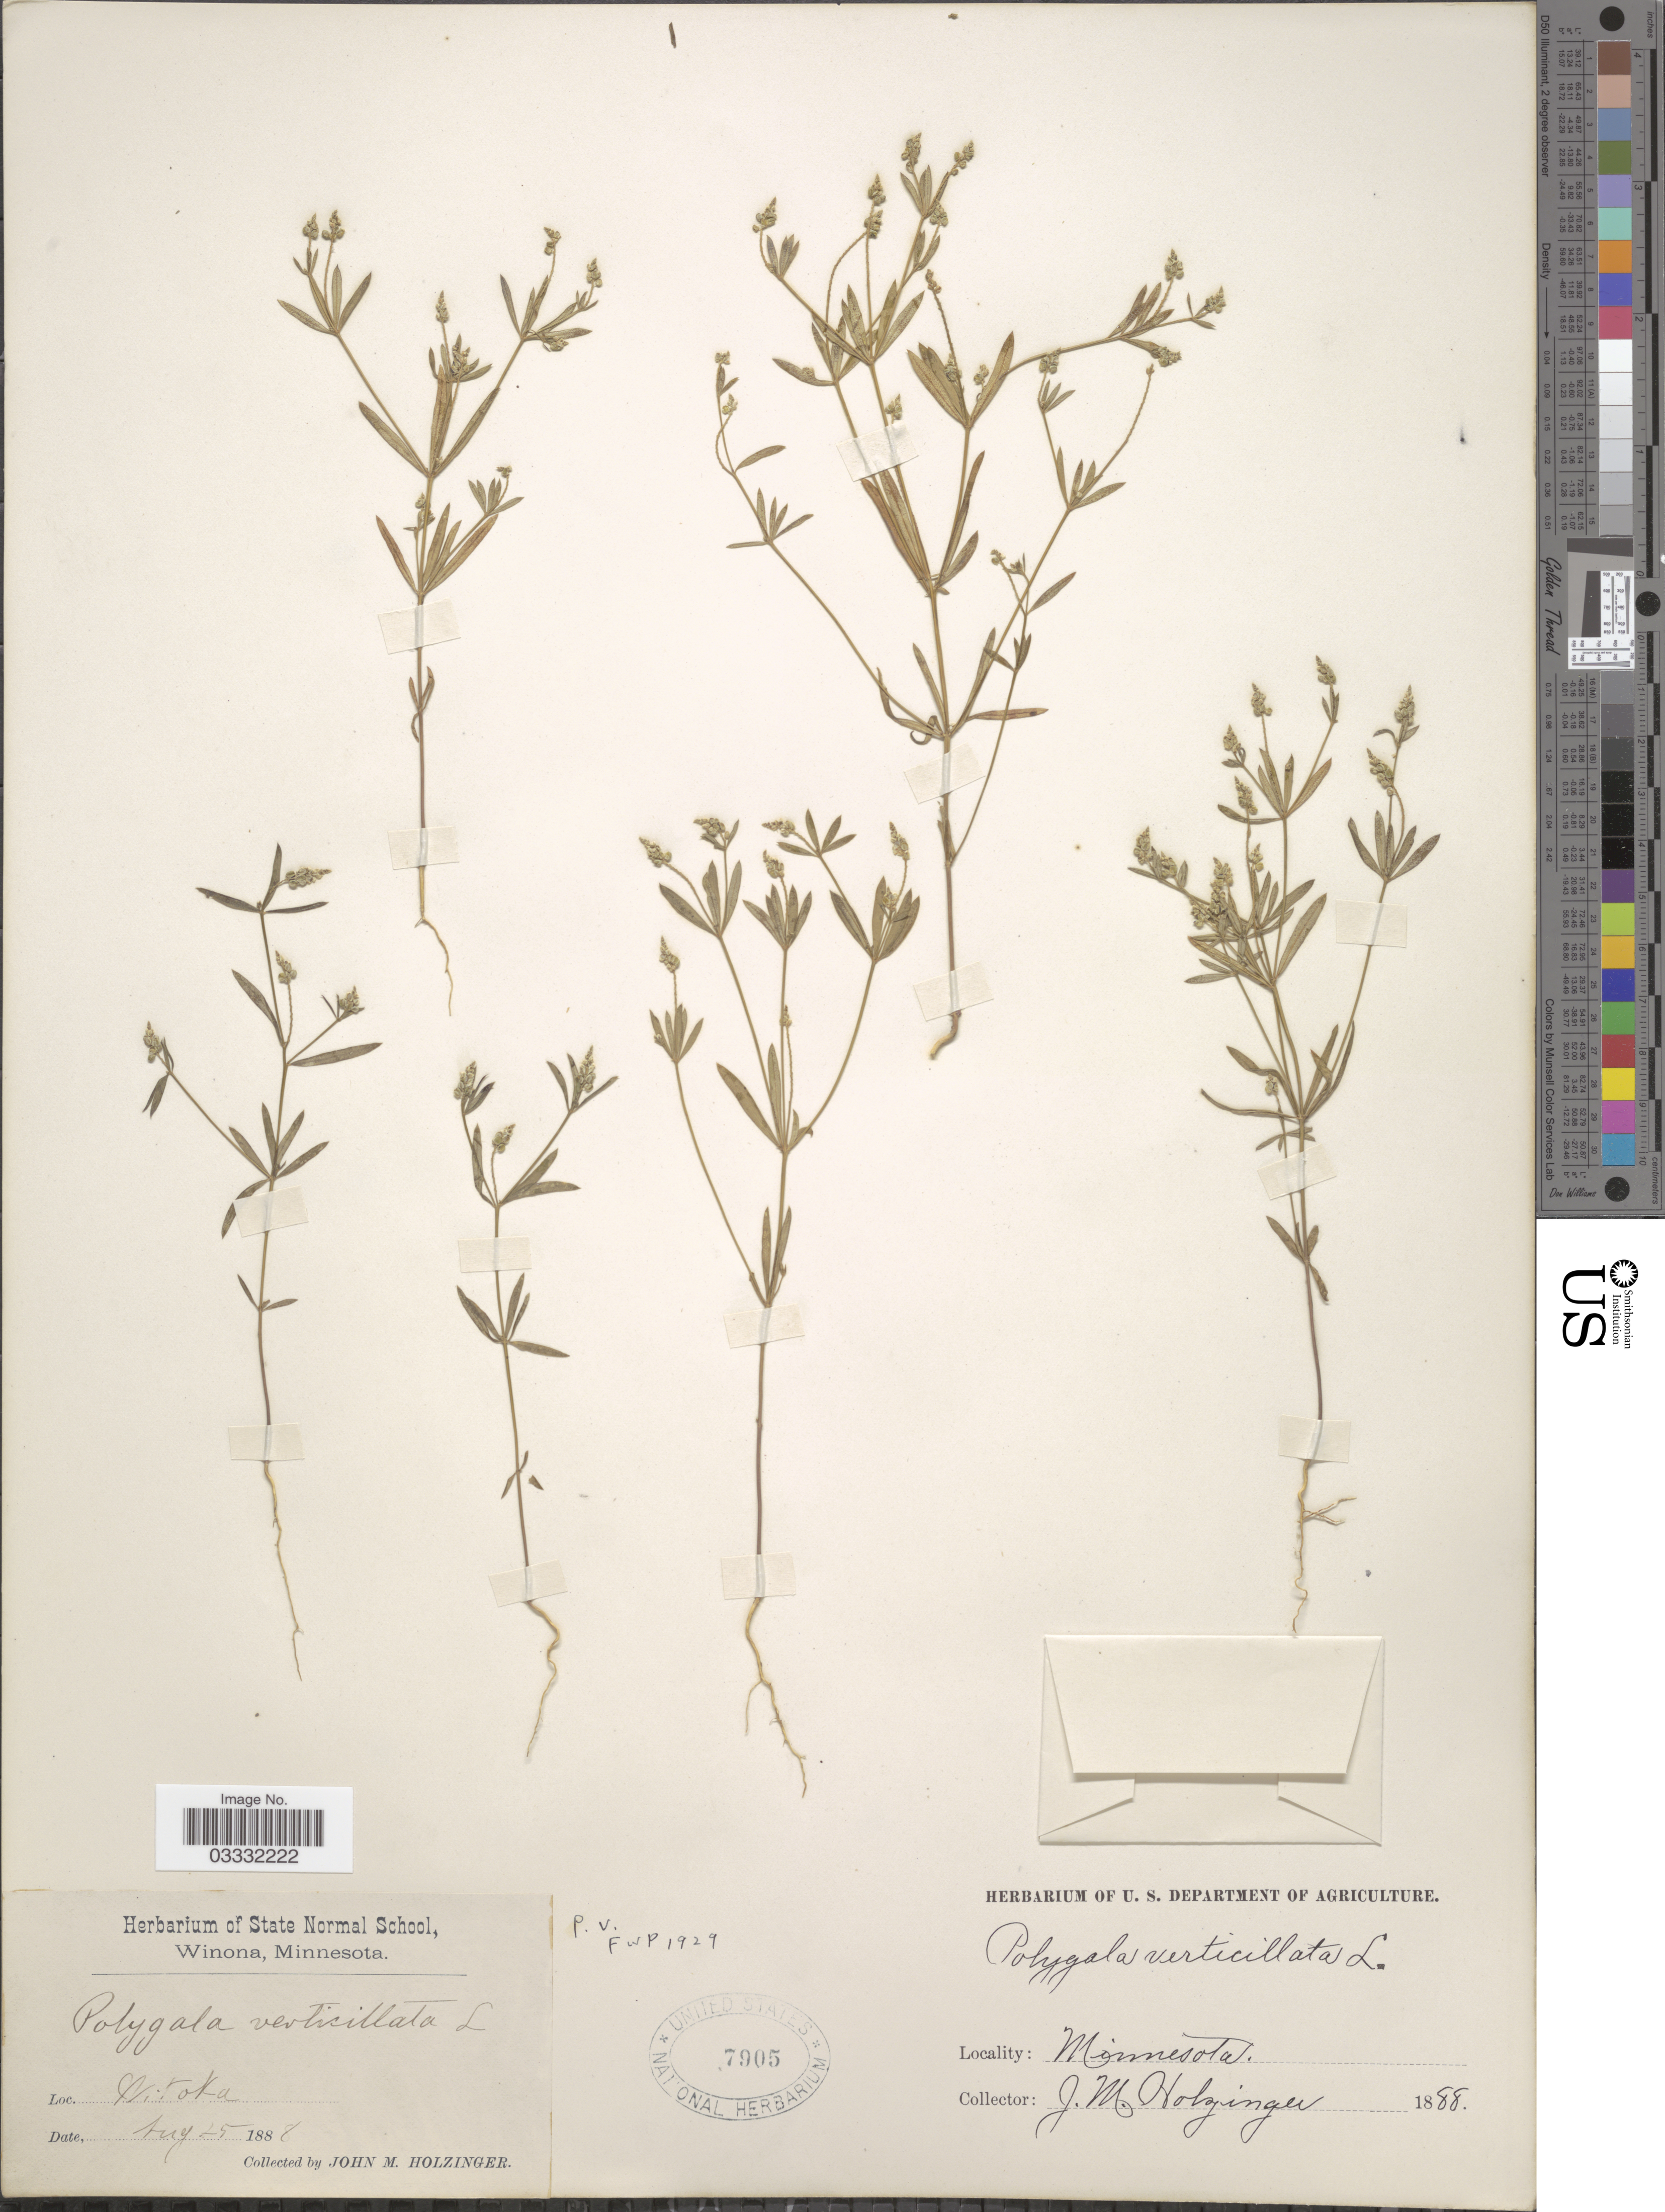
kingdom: Plantae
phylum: Tracheophyta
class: Magnoliopsida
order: Fabales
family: Polygalaceae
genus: Polygala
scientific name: Polygala verticillata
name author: L.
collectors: J. M. Holzinger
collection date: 1888-08-25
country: United States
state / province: Minnesota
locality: Witoka.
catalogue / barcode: US 7905